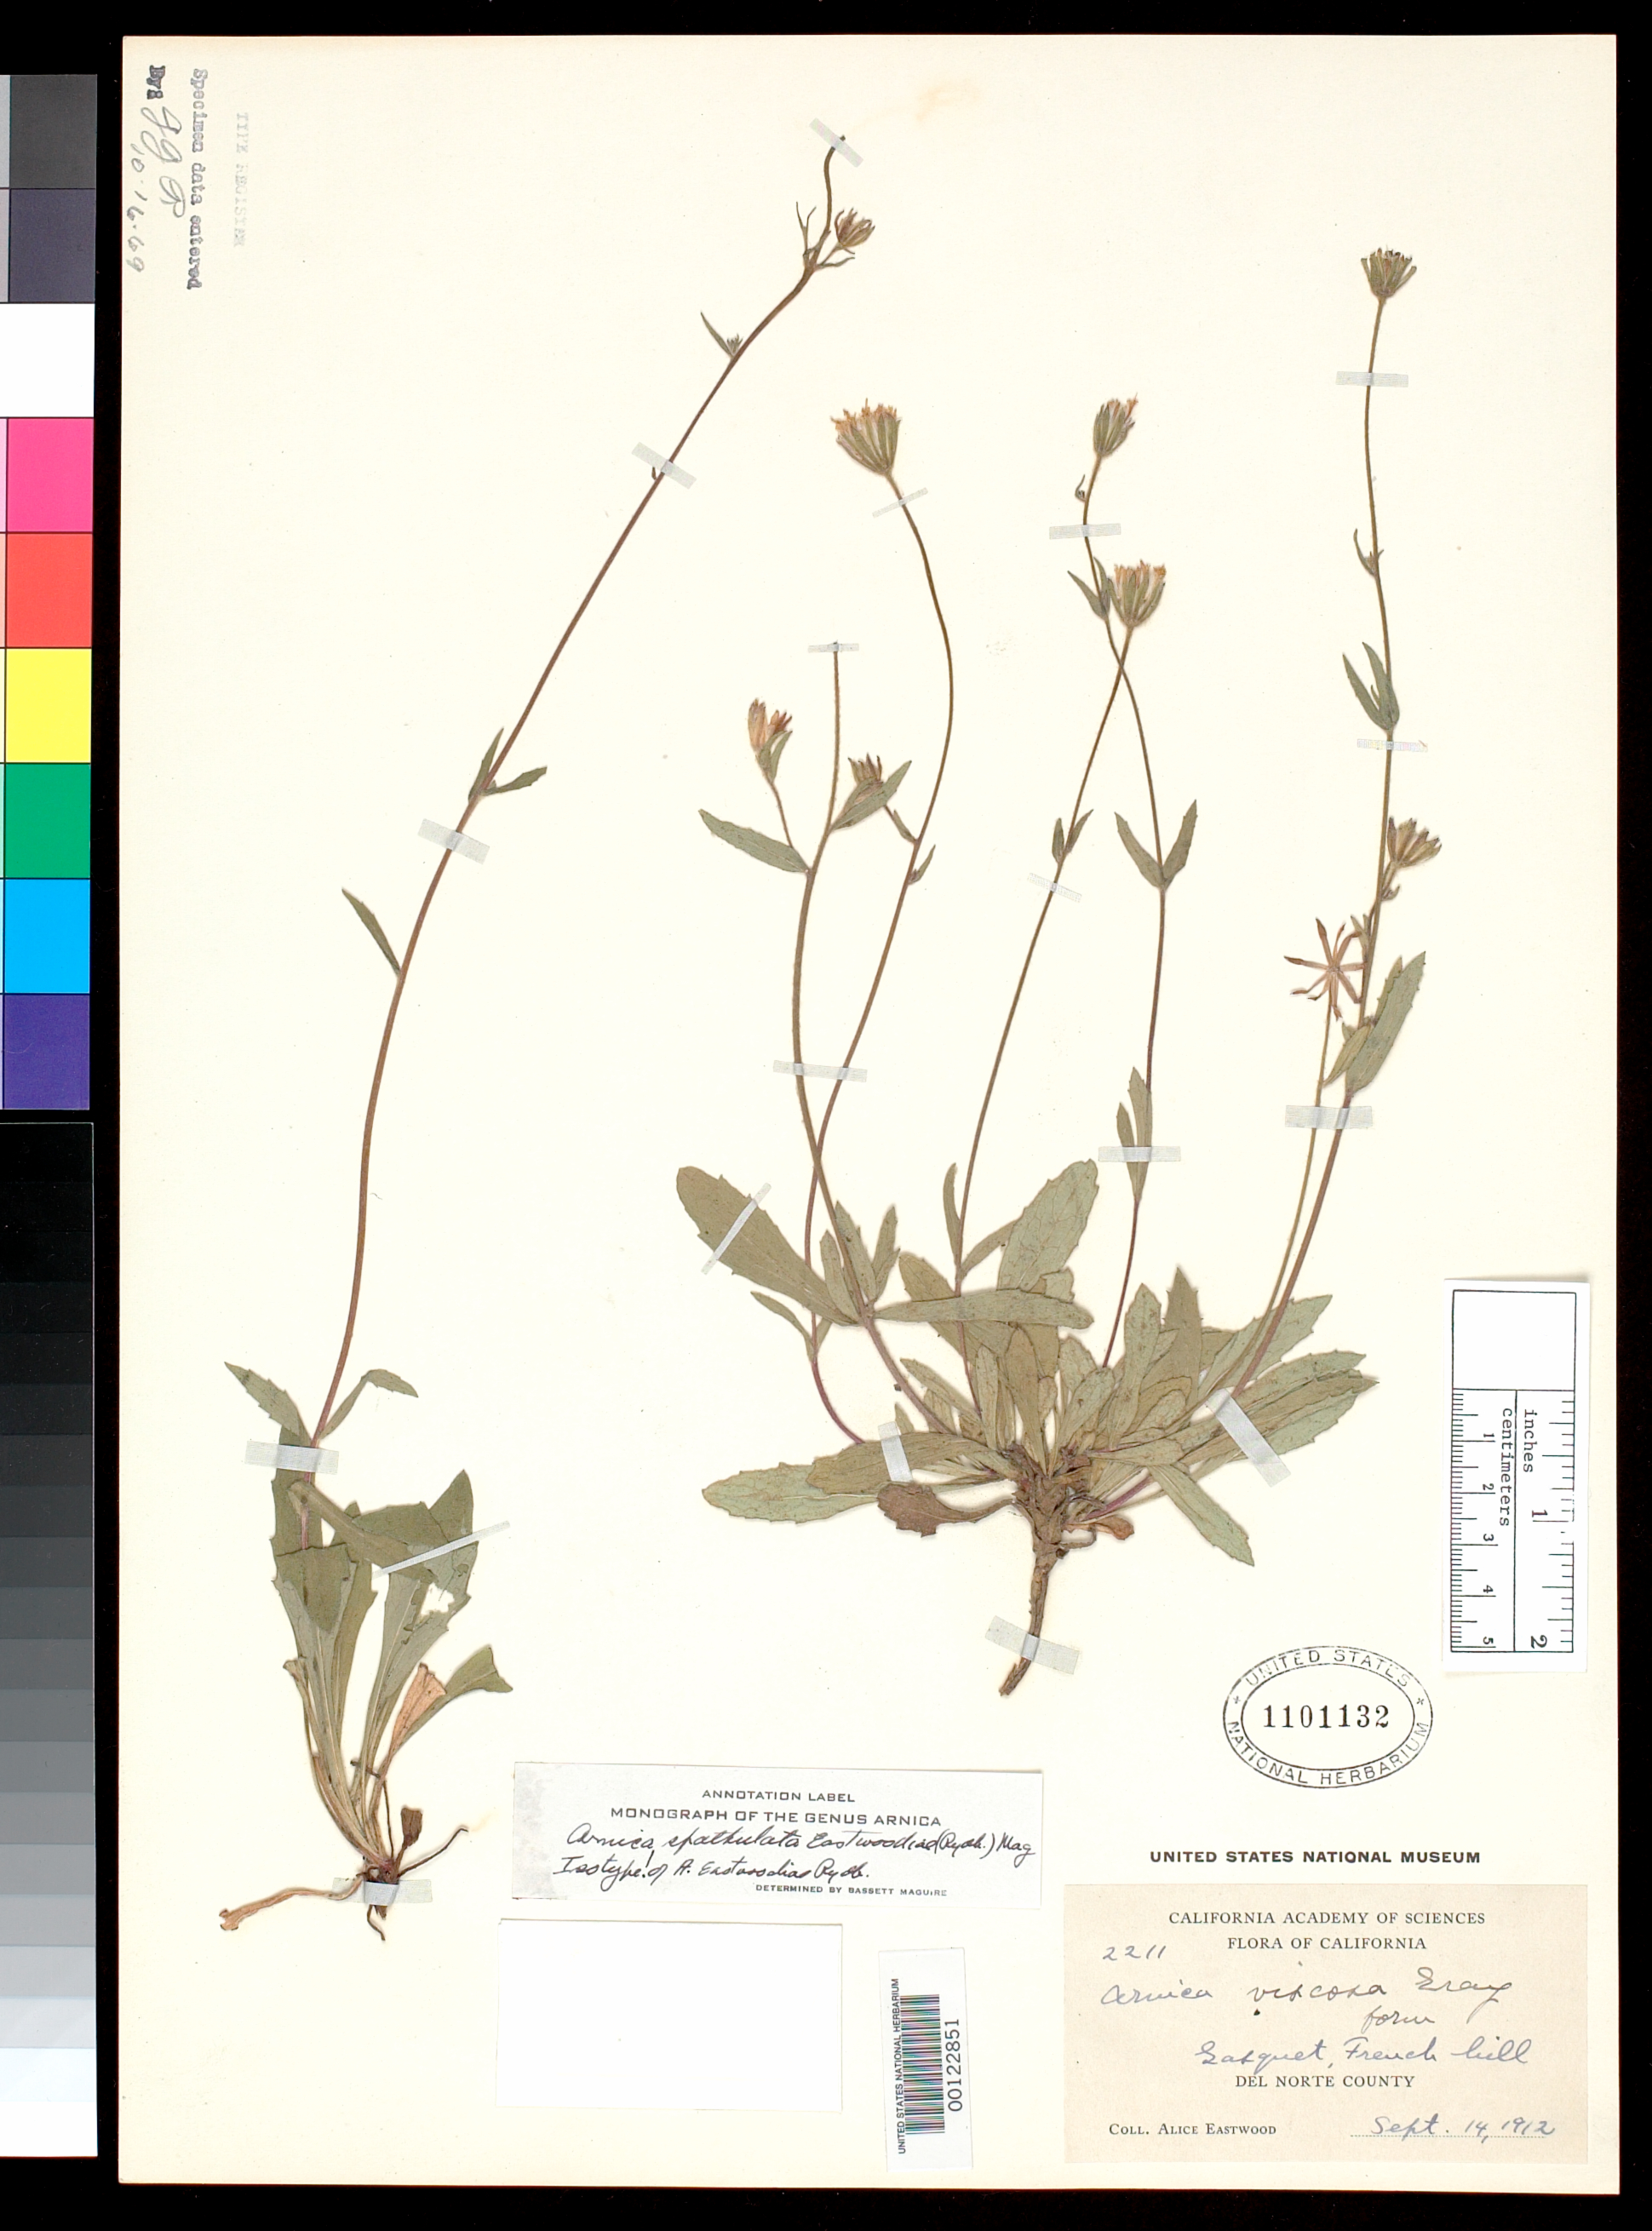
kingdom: Plantae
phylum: Tracheophyta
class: Magnoliopsida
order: Asterales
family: Asteraceae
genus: Arnica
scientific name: Arnica eastwoodiae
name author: Rydb.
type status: Isotype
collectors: A. Eastwood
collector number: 2211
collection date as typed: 14 Sep 1912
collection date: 1912-09-14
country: United States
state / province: California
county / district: Del Norte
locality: Gasquet, French Hill.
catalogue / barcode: US 1101132